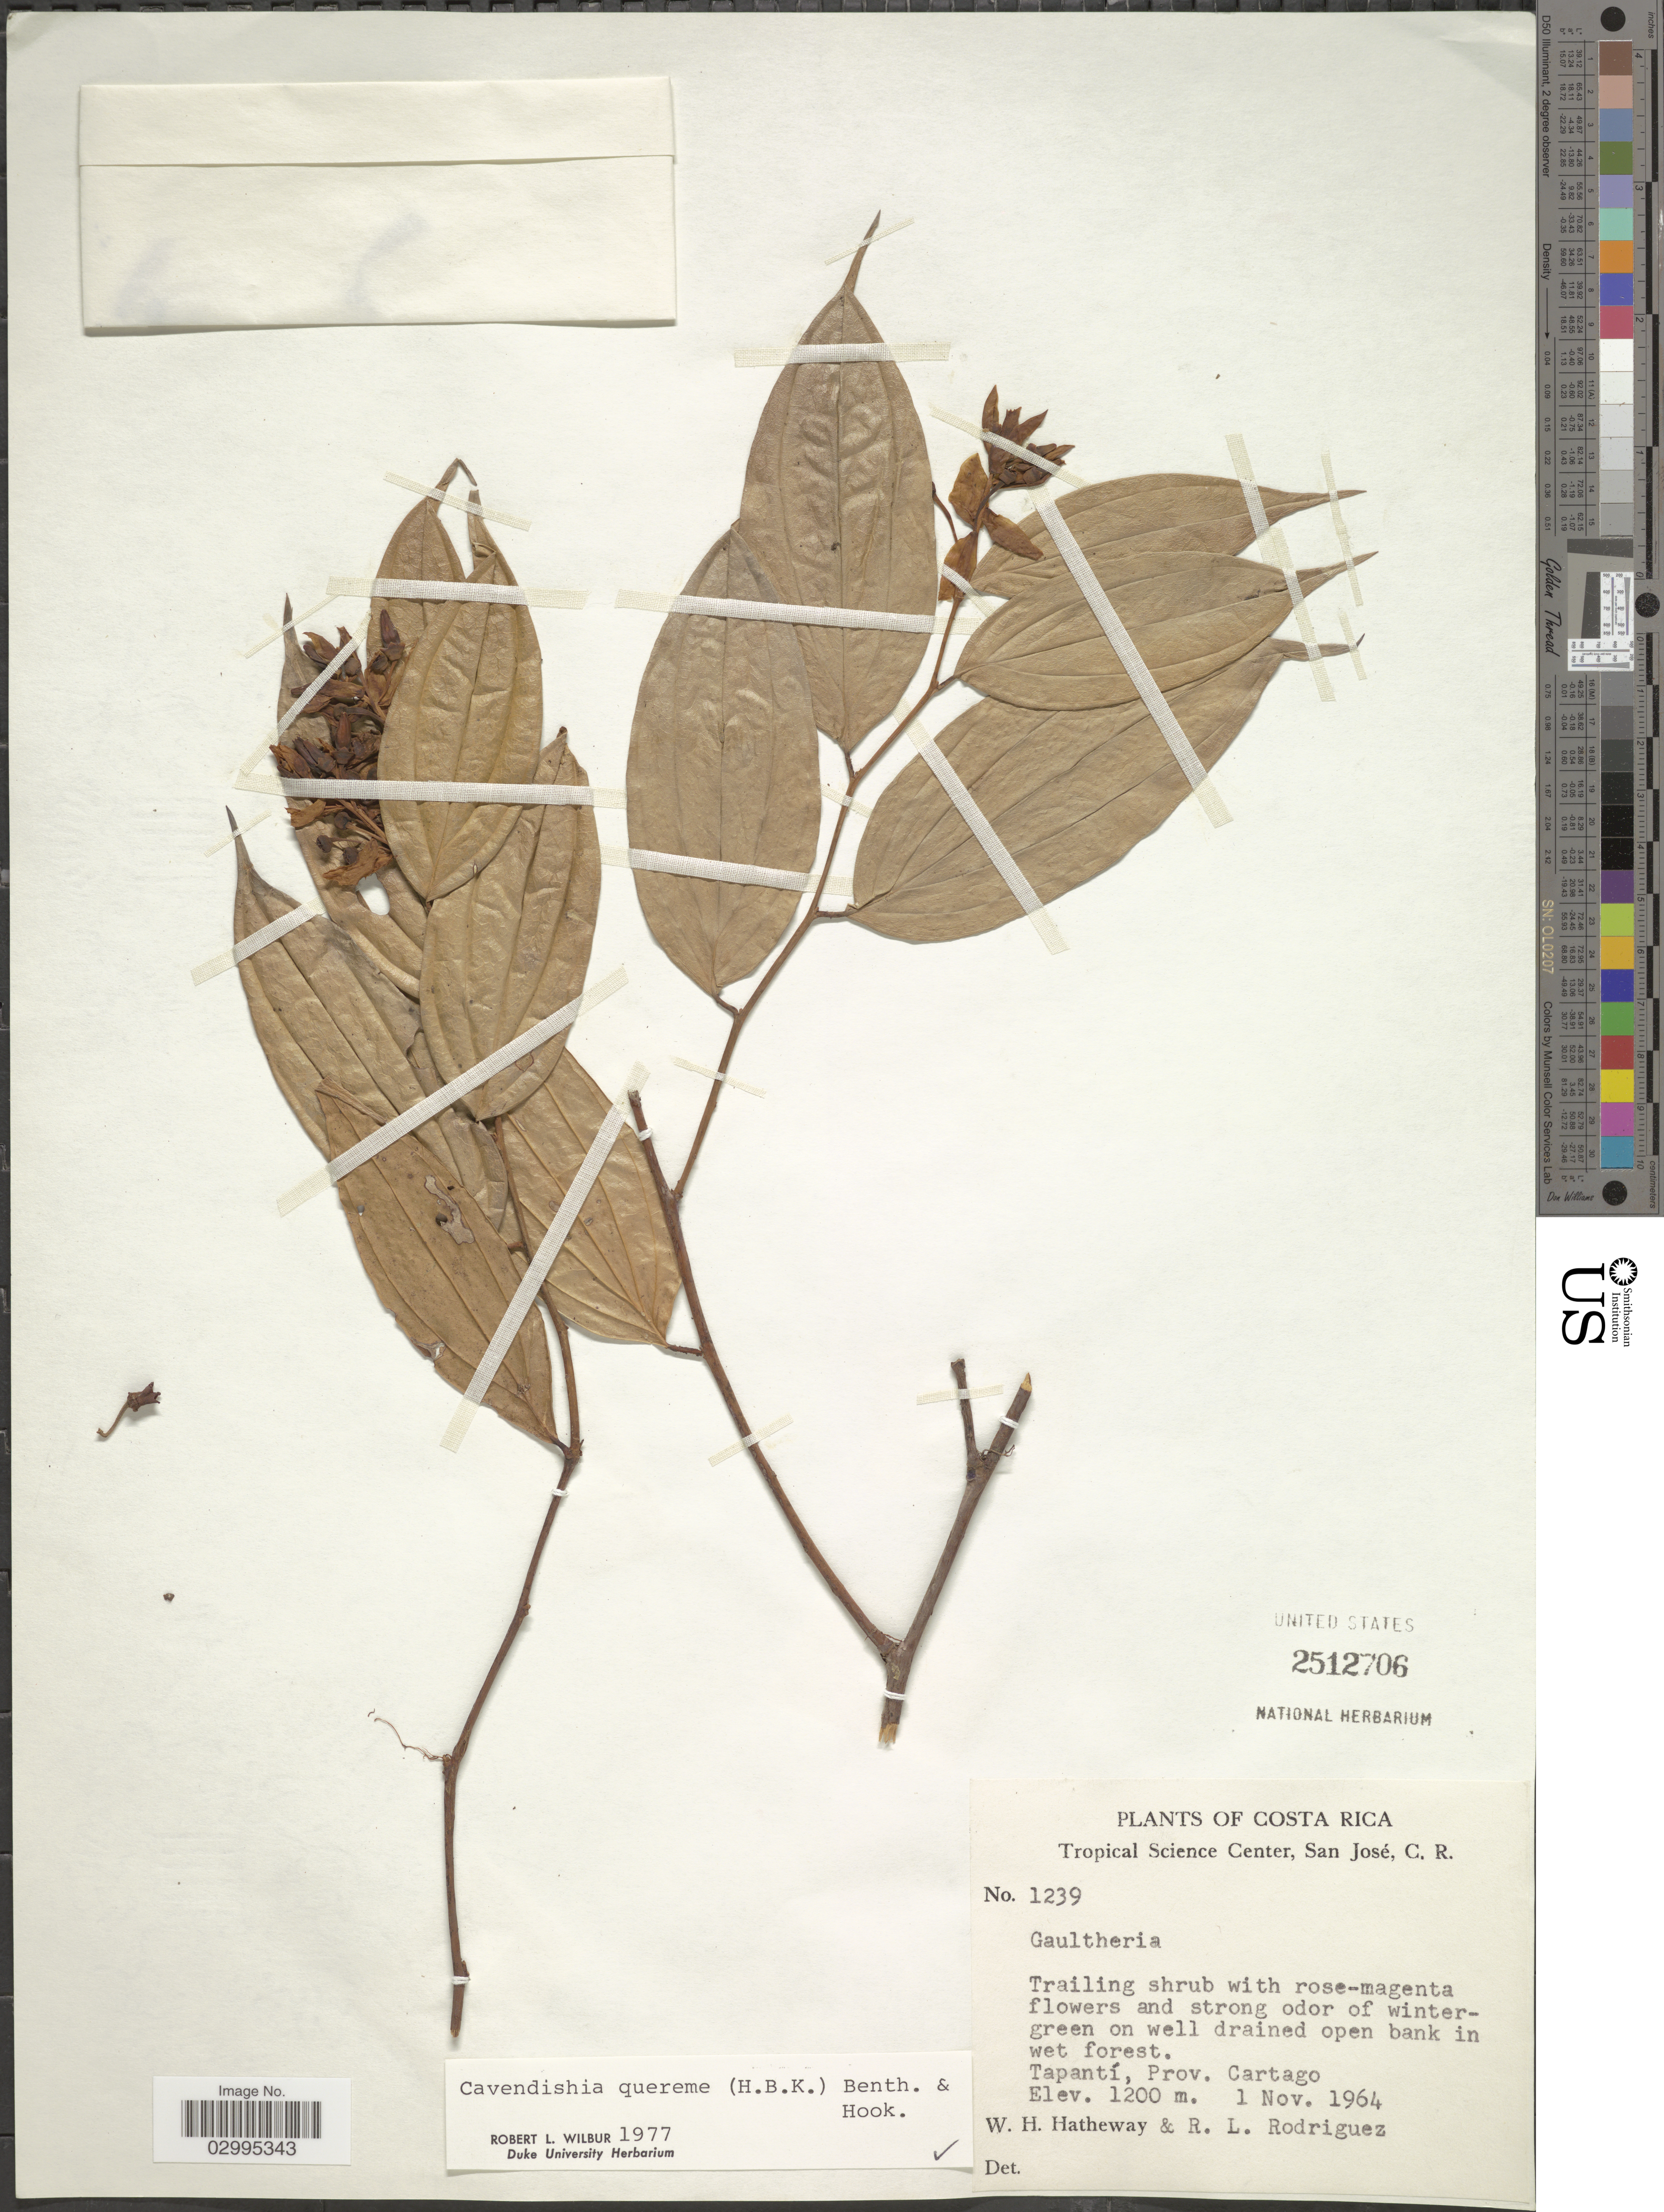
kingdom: Plantae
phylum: Tracheophyta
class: Magnoliopsida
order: Ericales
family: Ericaceae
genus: Cavendishia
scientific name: Cavendishia quercina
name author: A.C. Sm.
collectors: W. H. Hatheway & R. Rodriguez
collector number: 1239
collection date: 1964-11-01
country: Costa Rica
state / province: Cartago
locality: Tapantí.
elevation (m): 1200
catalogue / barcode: US 2512706